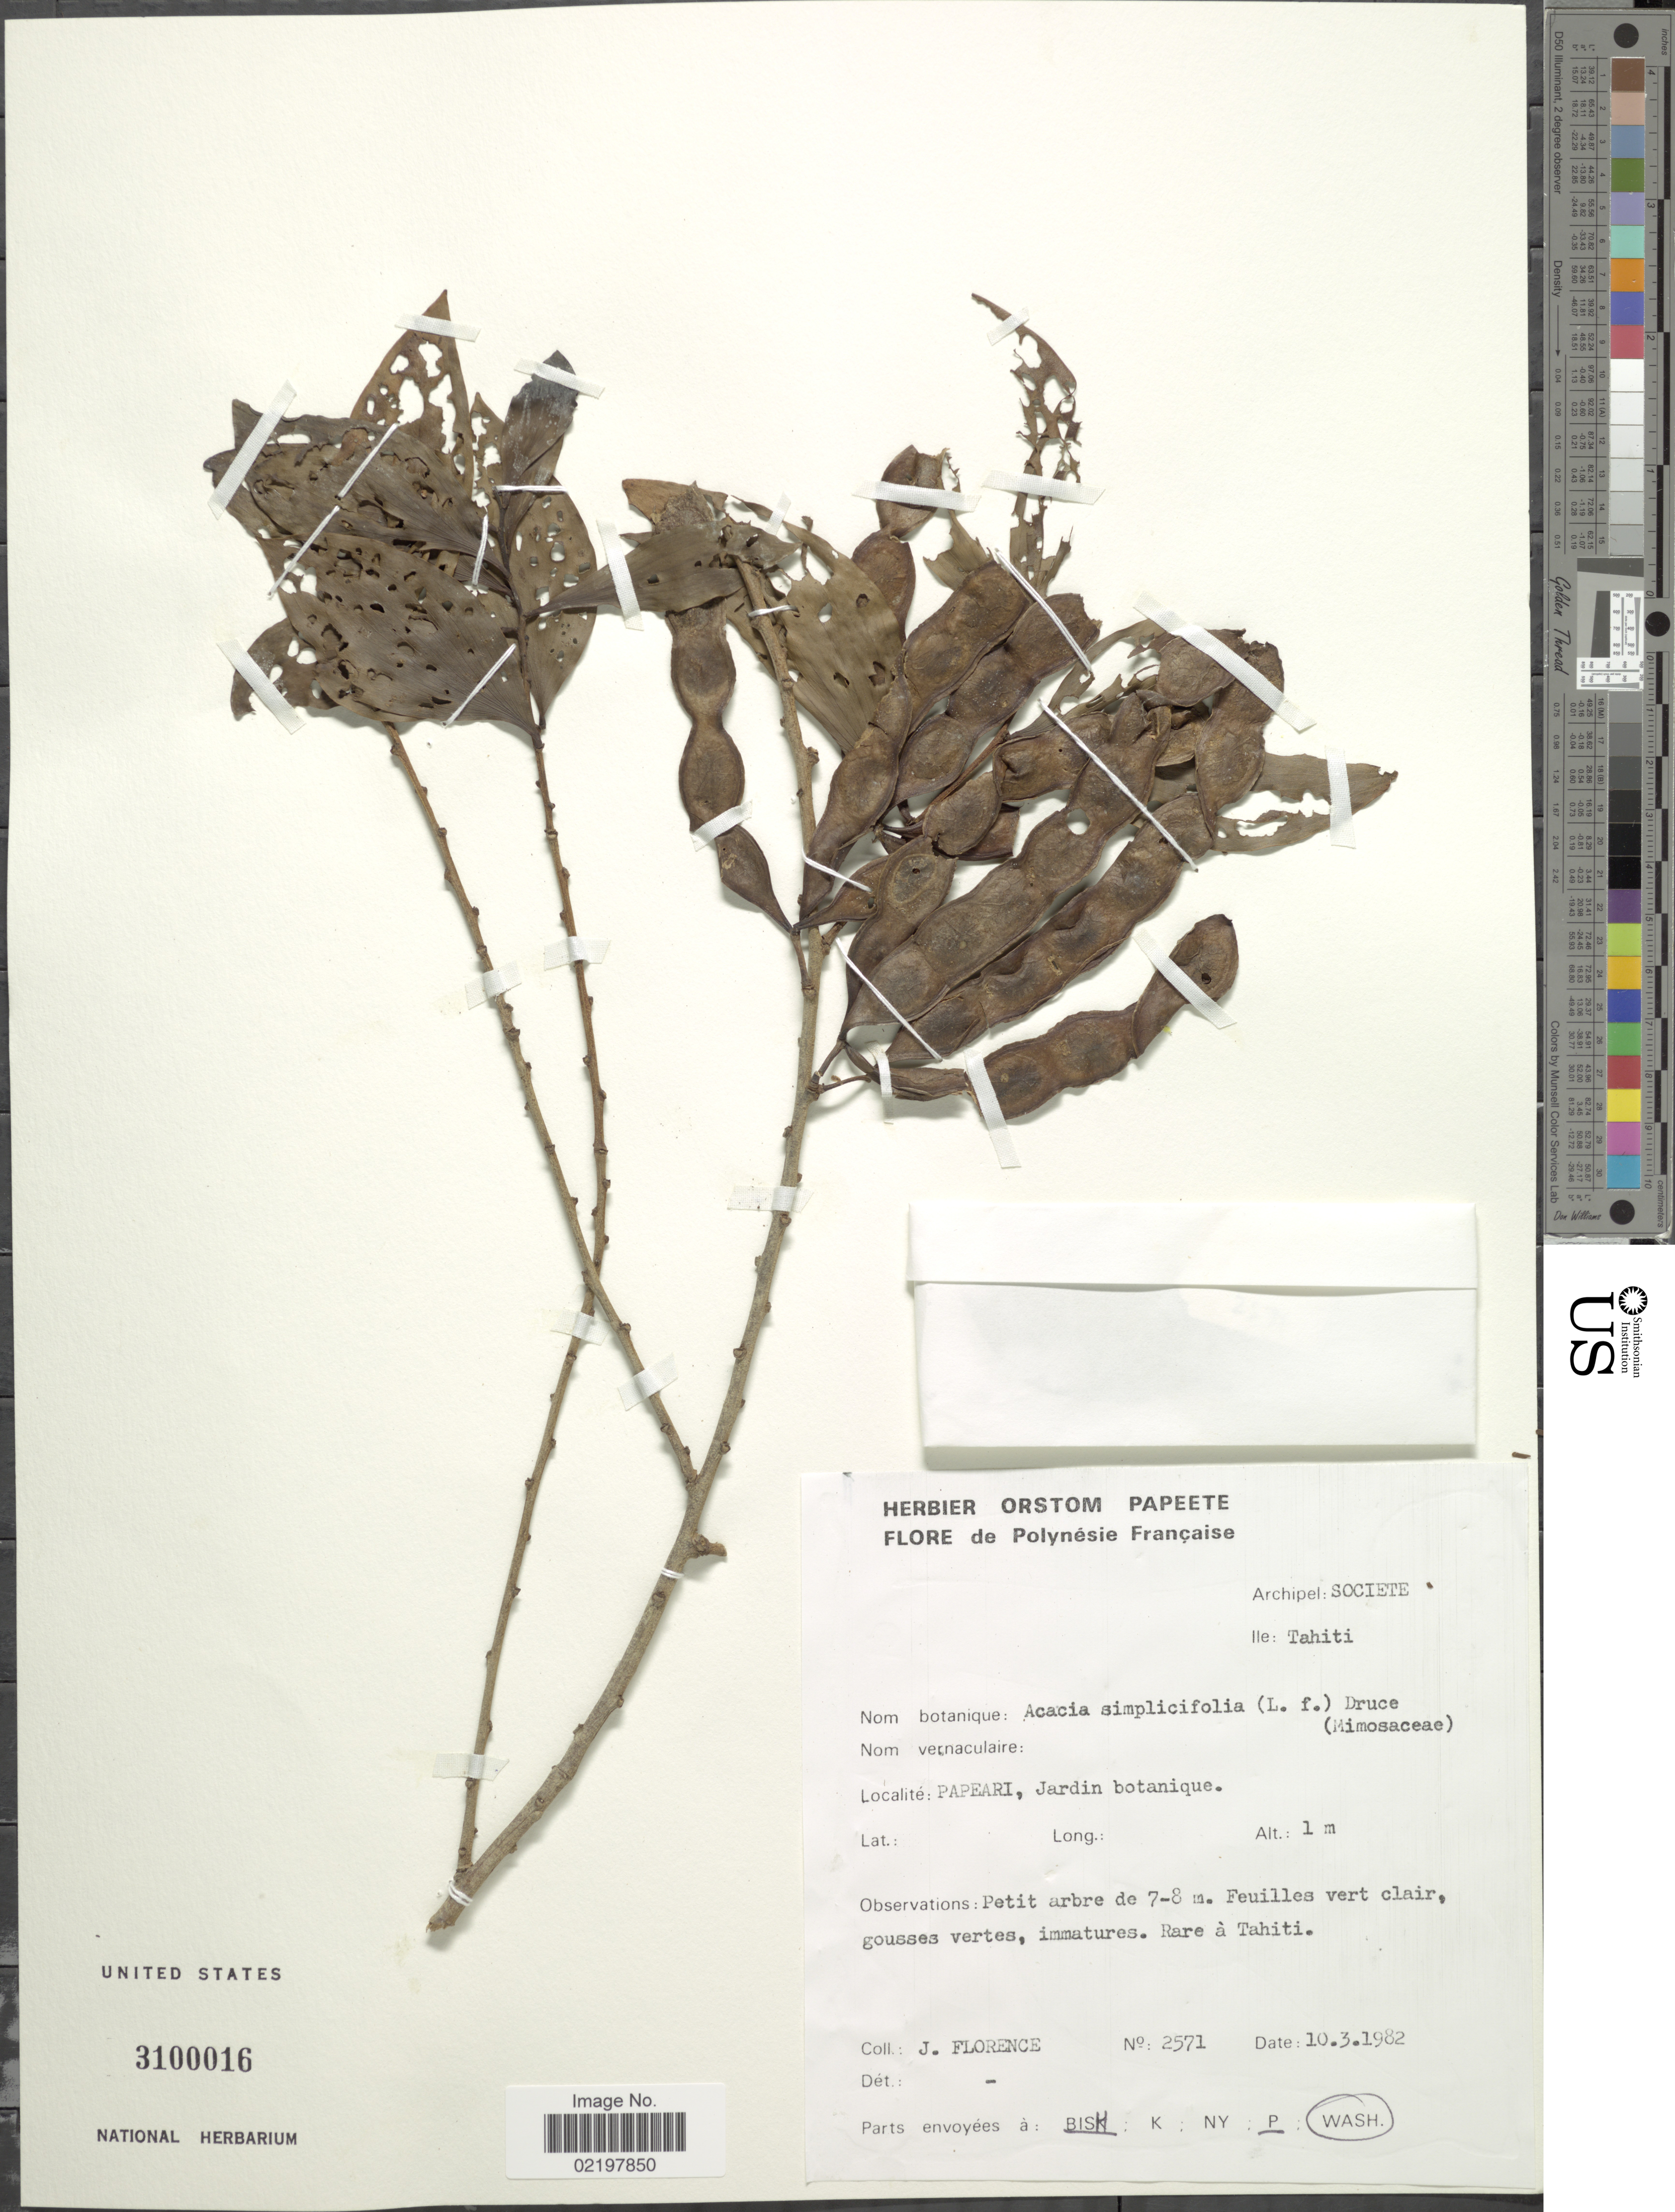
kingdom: Plantae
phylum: Tracheophyta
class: Magnoliopsida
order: Fabales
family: Fabaceae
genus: Acacia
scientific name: Acacia simplex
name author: (Sparrmann) Pedley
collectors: J. Florence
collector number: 2571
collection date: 1982-03-10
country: French Polynesia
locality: Archipel: Societe, Ile: Tahiti, Papeari, Jardin botanique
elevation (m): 1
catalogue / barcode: US 3100016